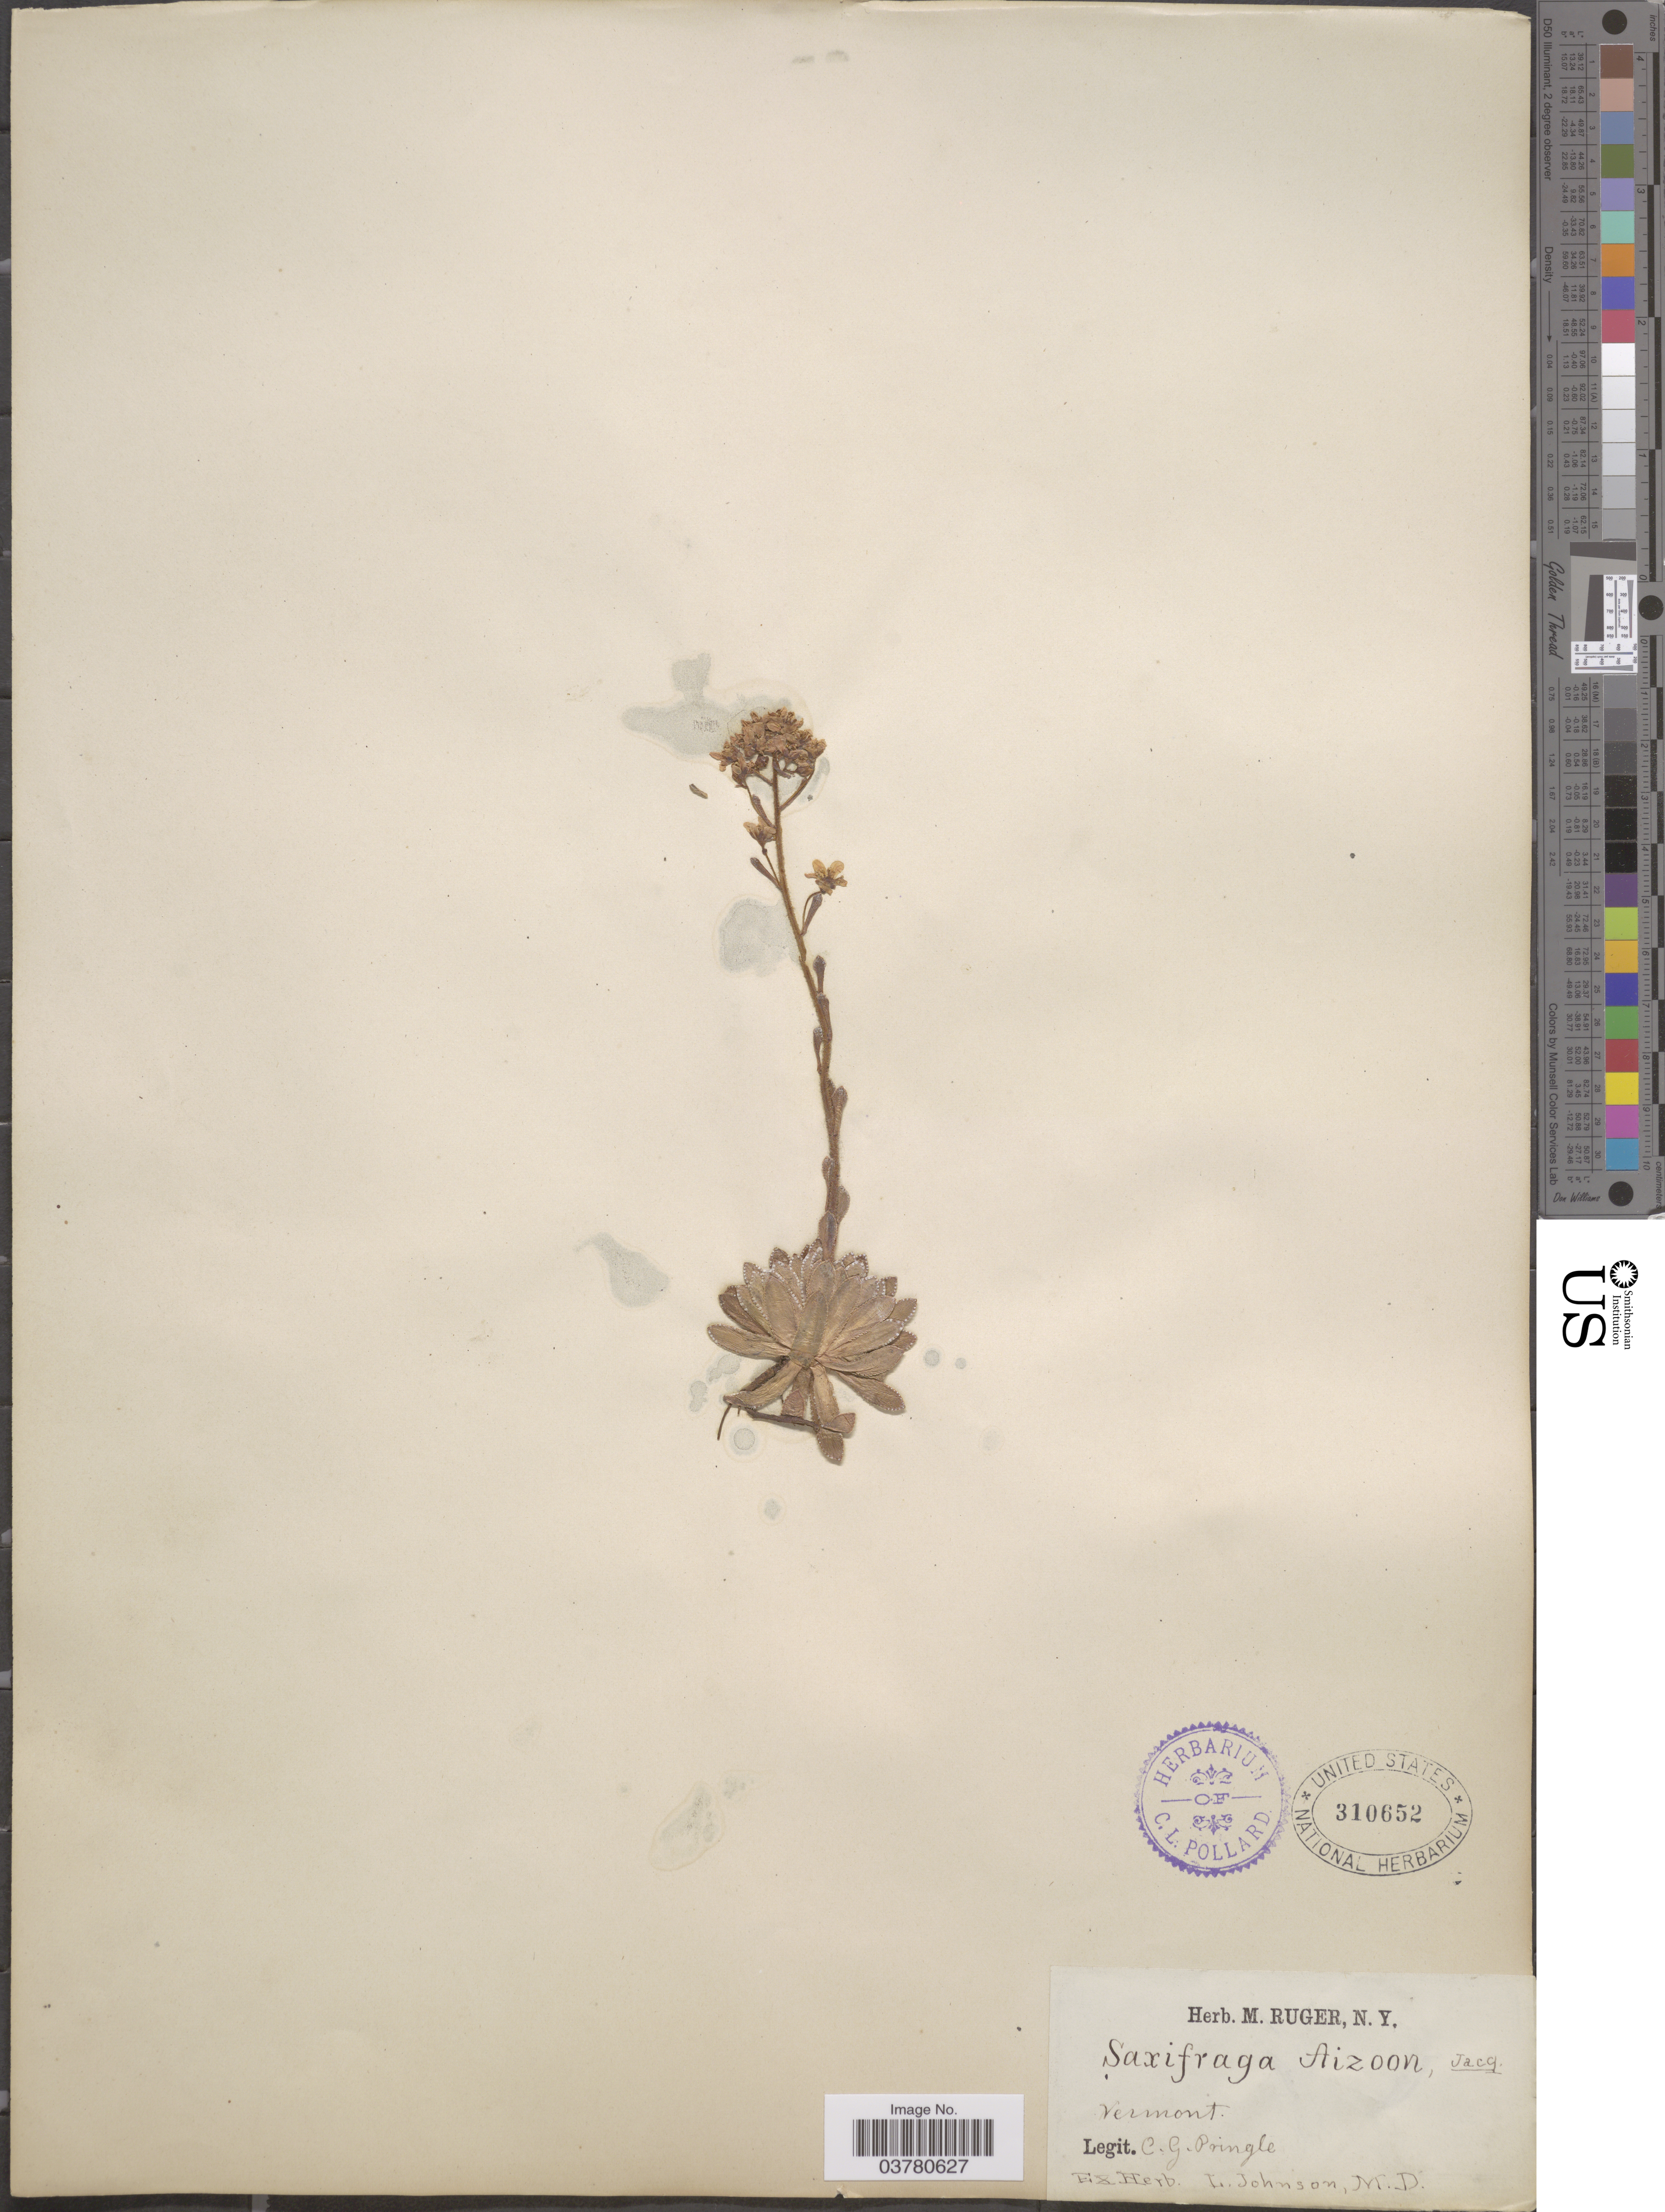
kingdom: Plantae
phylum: Tracheophyta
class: Magnoliopsida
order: Saxifragales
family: Saxifragaceae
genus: Saxifraga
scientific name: Saxifraga paniculata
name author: Mill.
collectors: C. G. Pringle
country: United States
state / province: Vermont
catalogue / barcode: US 310652